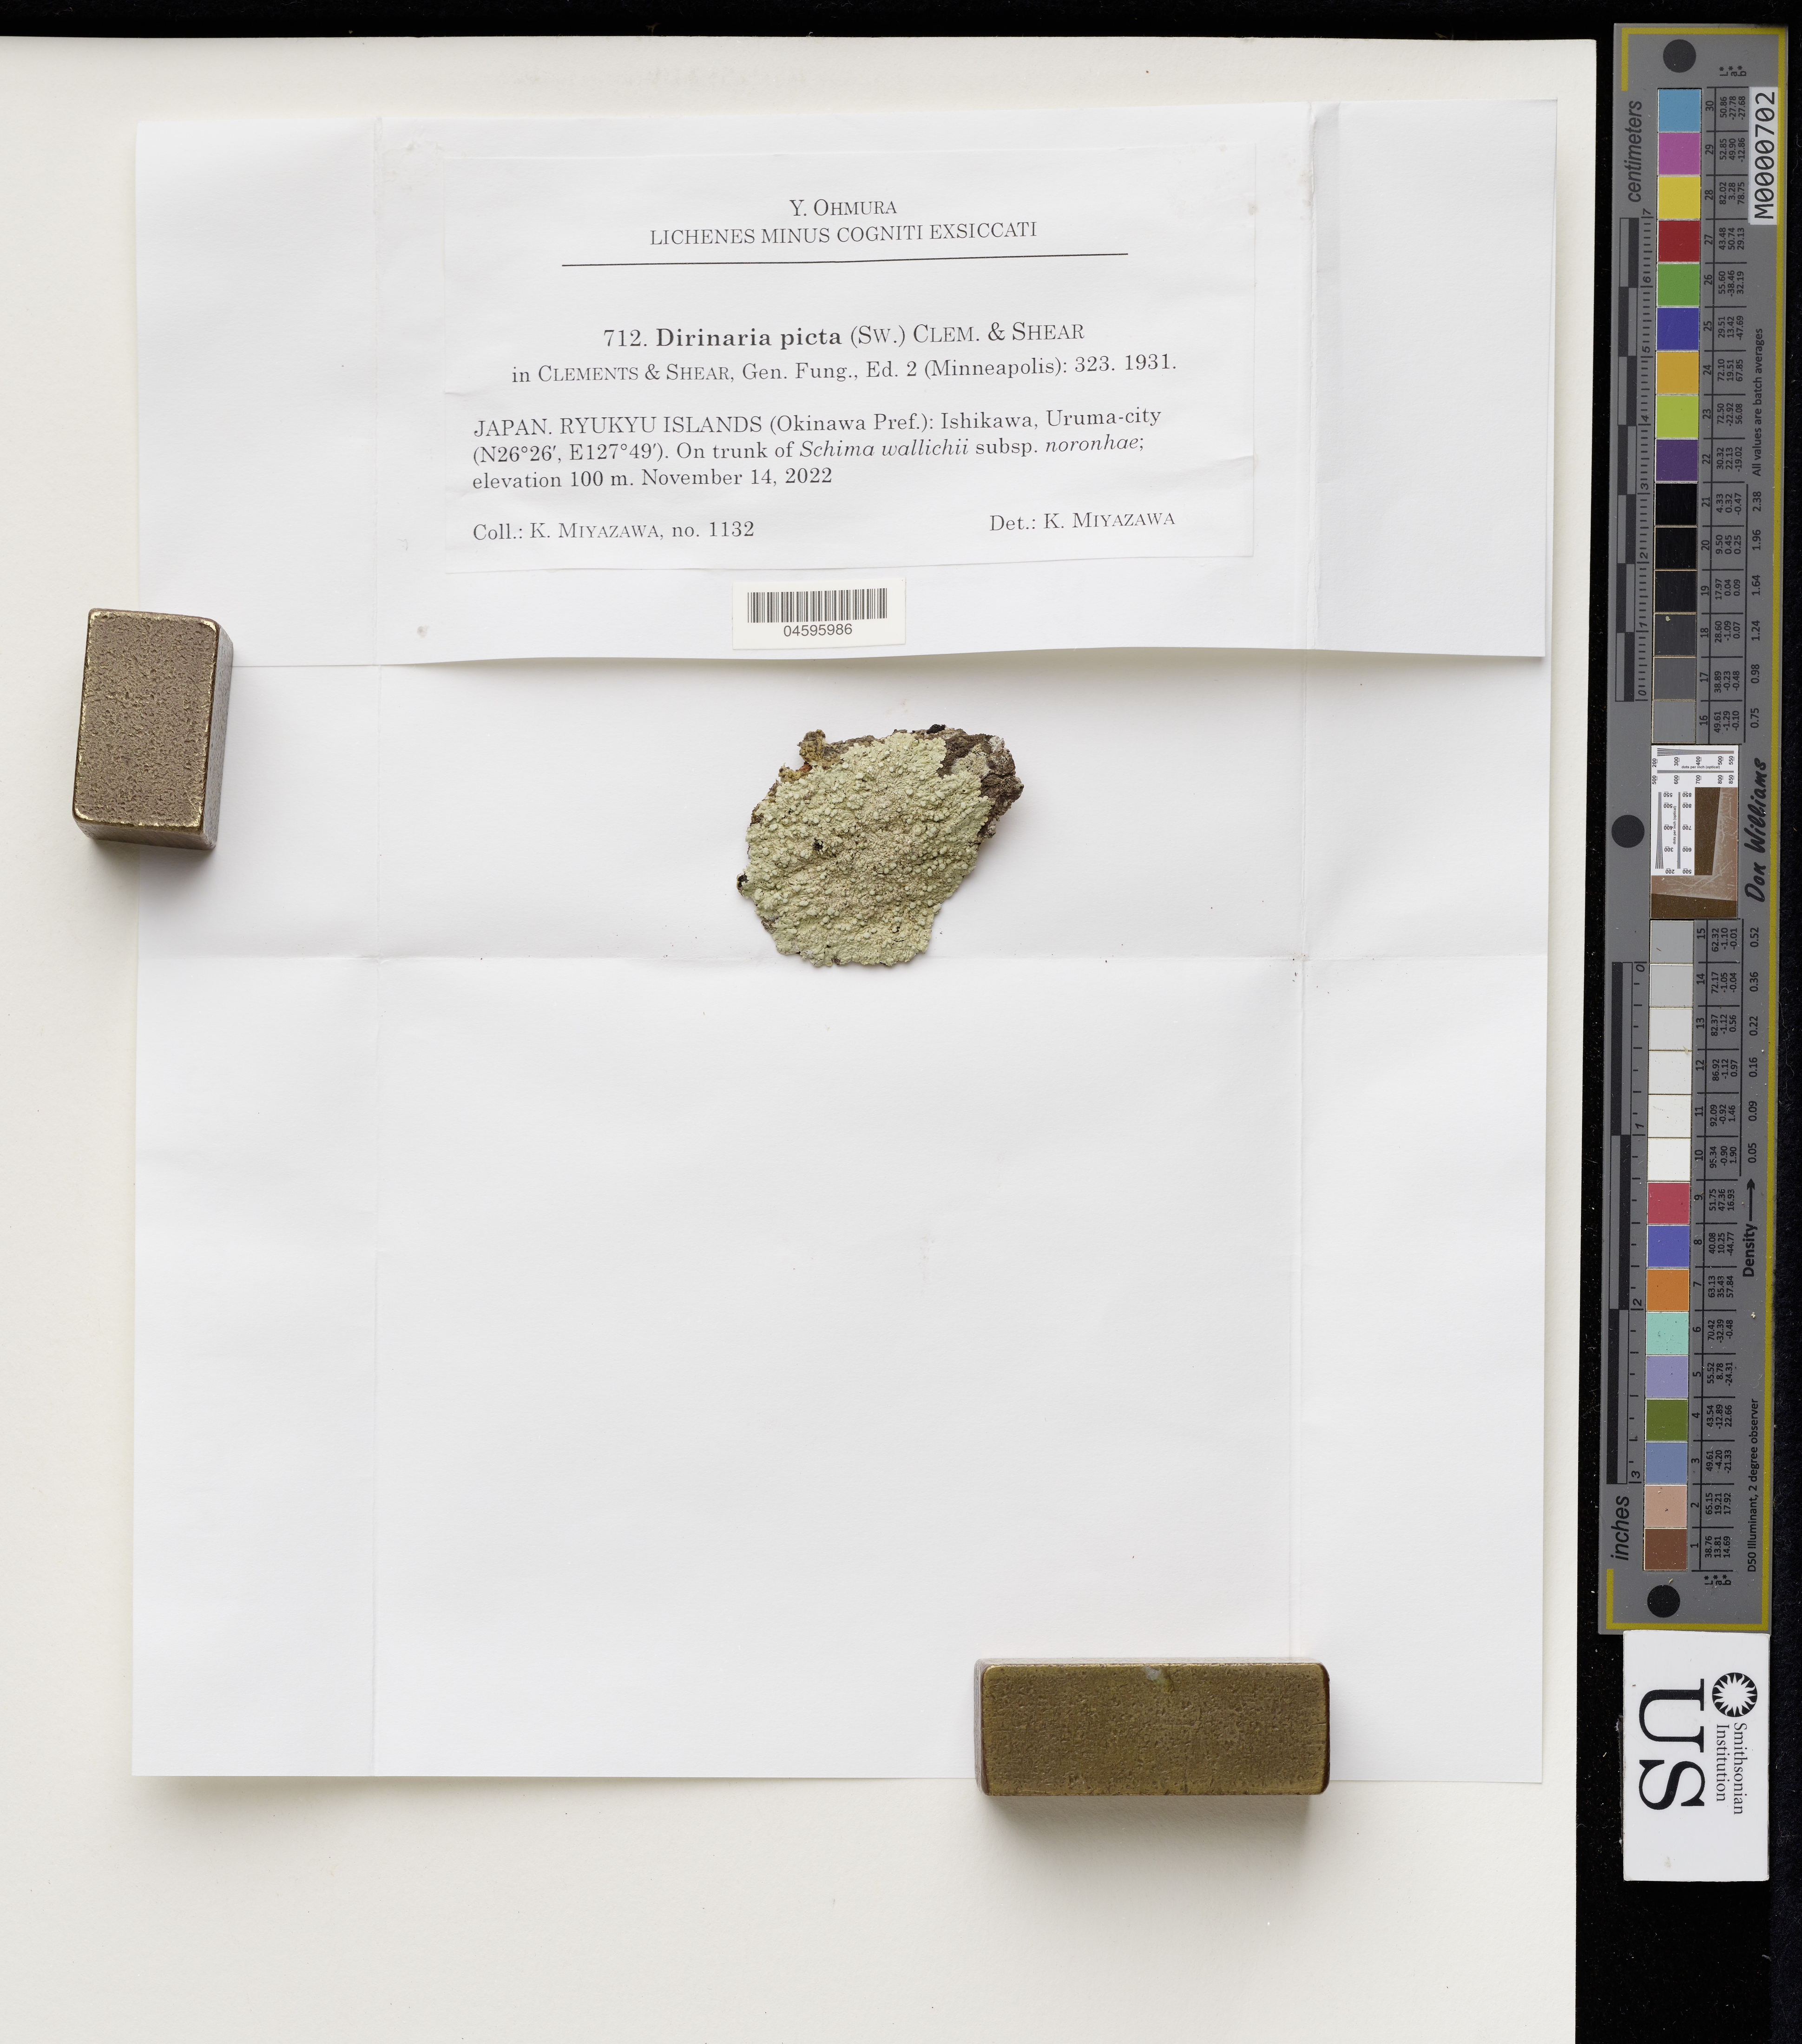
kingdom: Fungi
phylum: Ascomycota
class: Lecanoromycetes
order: Caliciales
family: Caliciaceae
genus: Dirinaria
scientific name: Dirinaria picta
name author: (Sw.) Schaer. & Clem.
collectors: K. Miyazawa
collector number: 1132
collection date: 2022-11-14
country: Japan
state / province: Okinawa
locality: Ryukuyu Islands: Ishikawa, Uruma-city.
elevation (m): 100